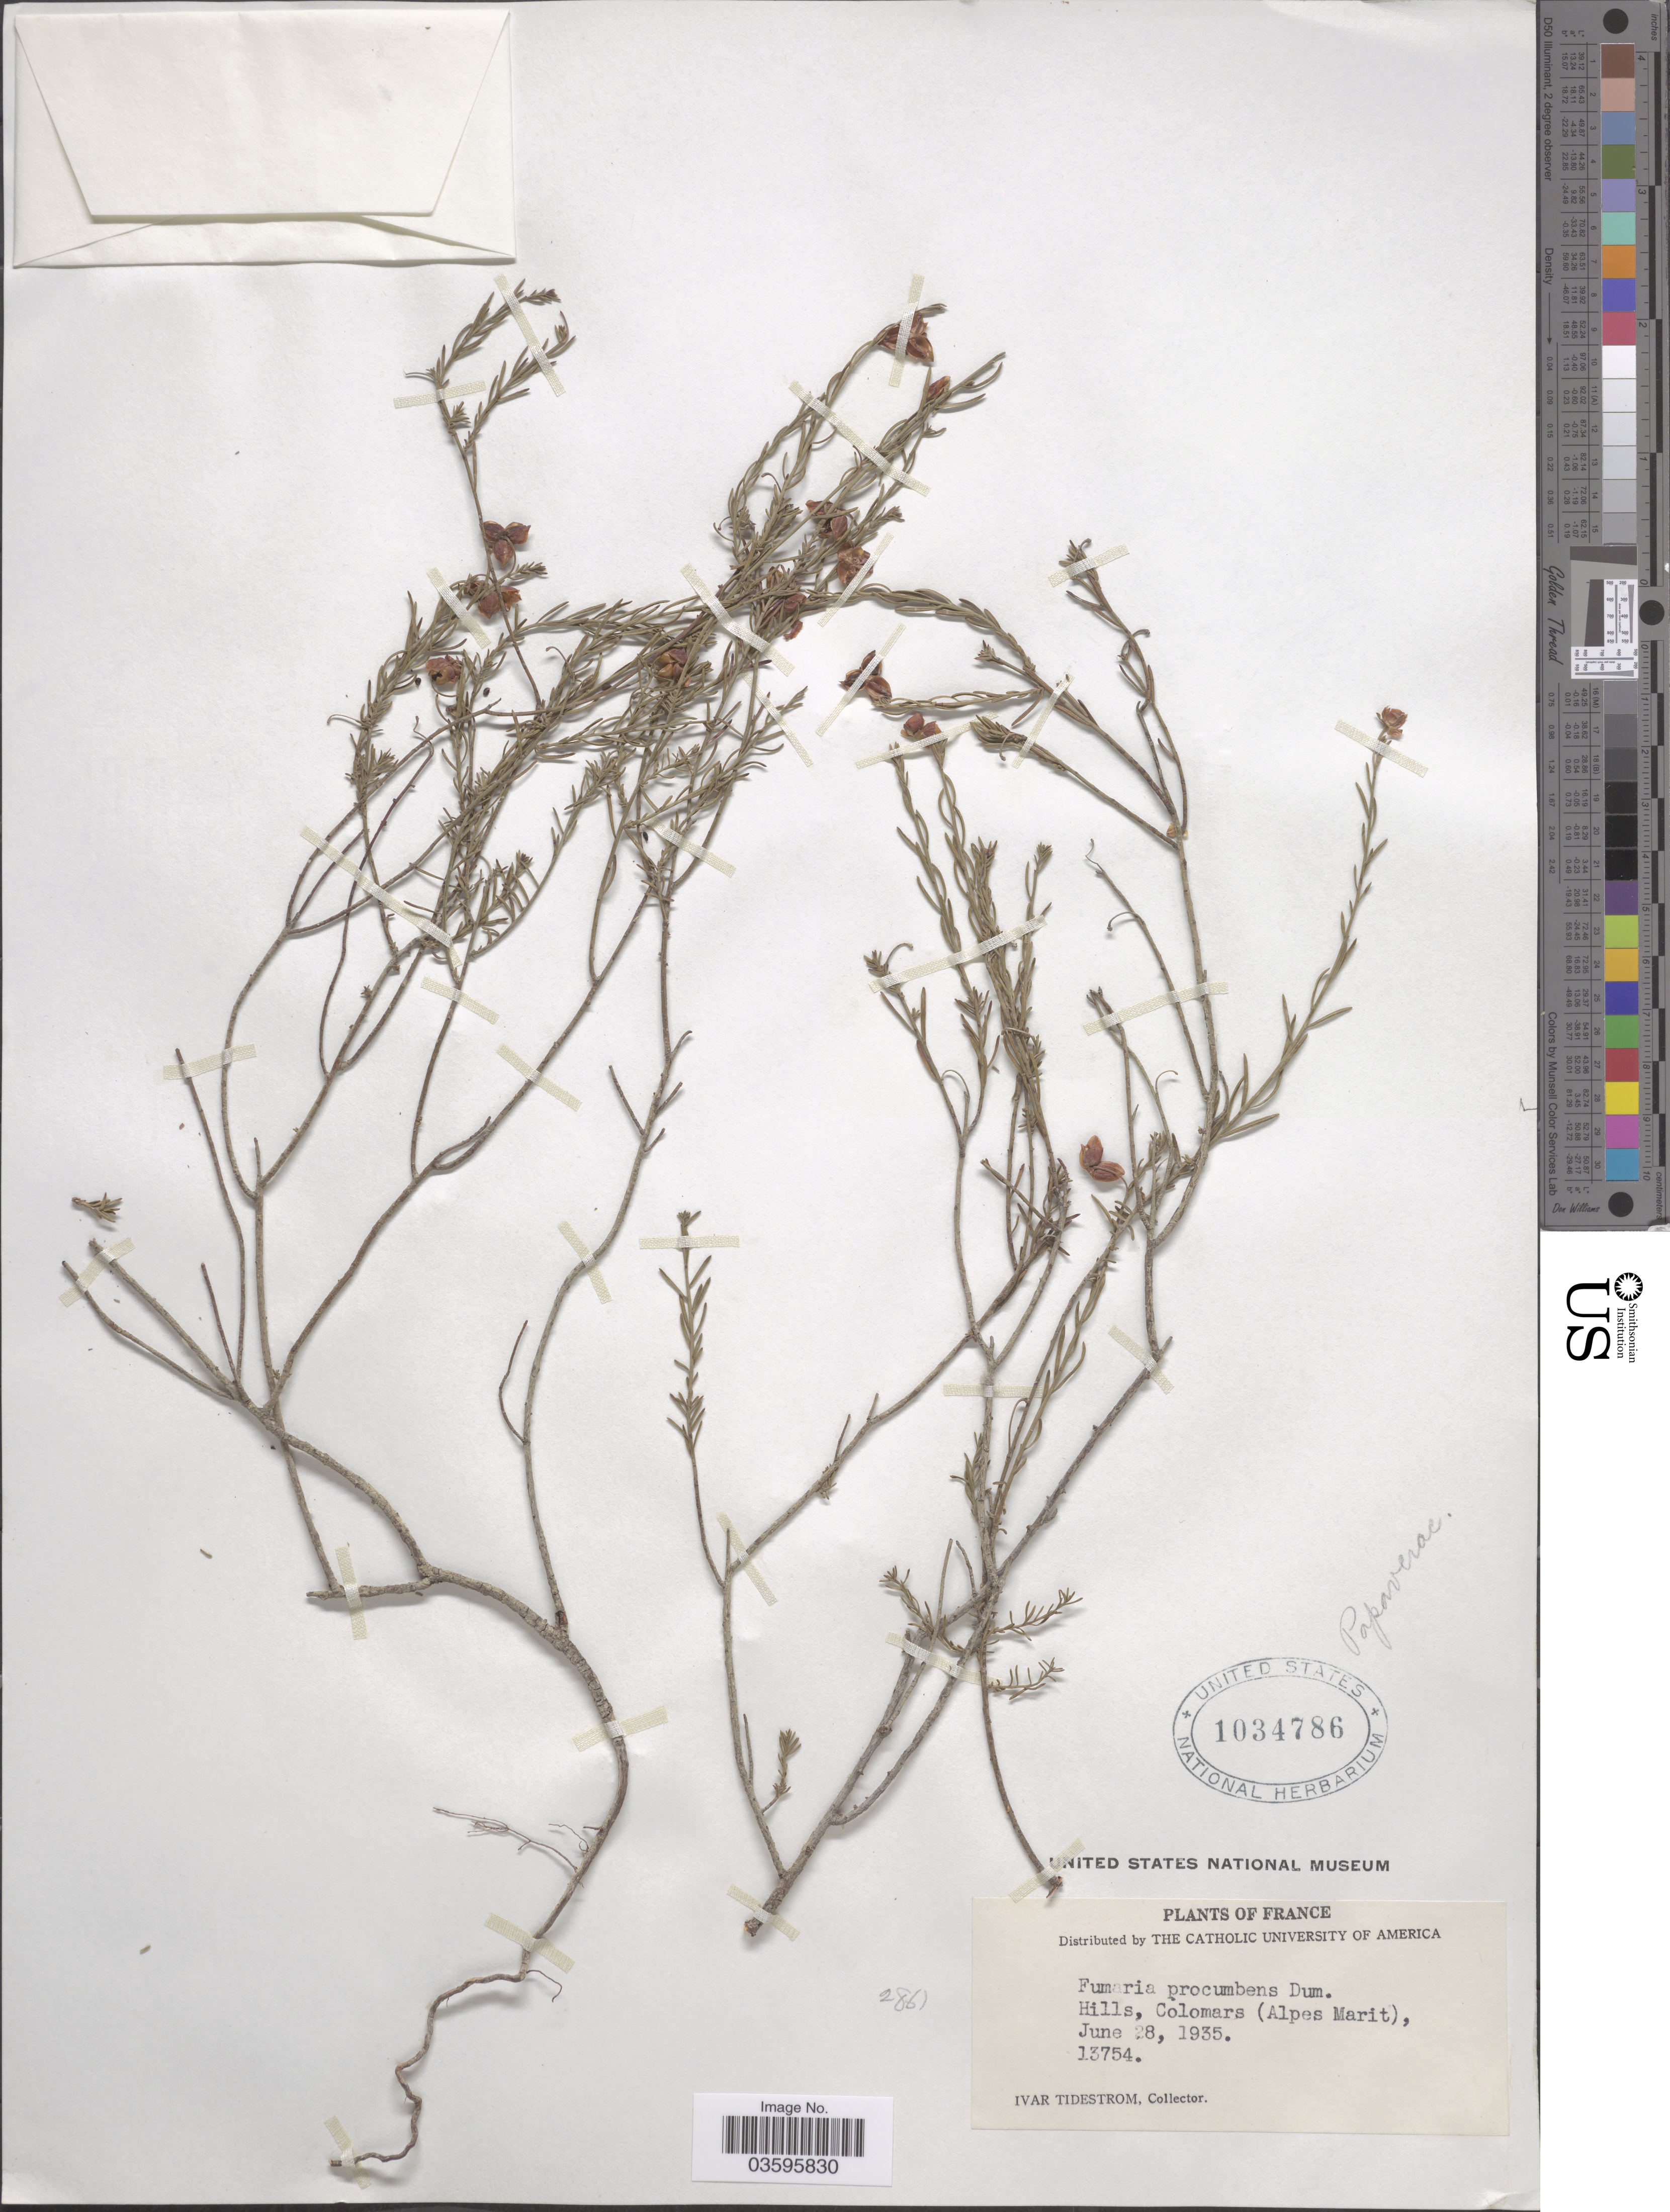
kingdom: Plantae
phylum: Tracheophyta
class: Magnoliopsida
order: Ranunculales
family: Papaveraceae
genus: Fumaria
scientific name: Fumaria procumbens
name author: Dun.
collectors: I. F. Tidestrom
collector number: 13754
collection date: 1935-06-28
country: France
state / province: Provence-Alpes-Côte d'Azur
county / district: Alpes-Maritimes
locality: Hills, Colomars (Alpes Marit).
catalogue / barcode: US 1034786